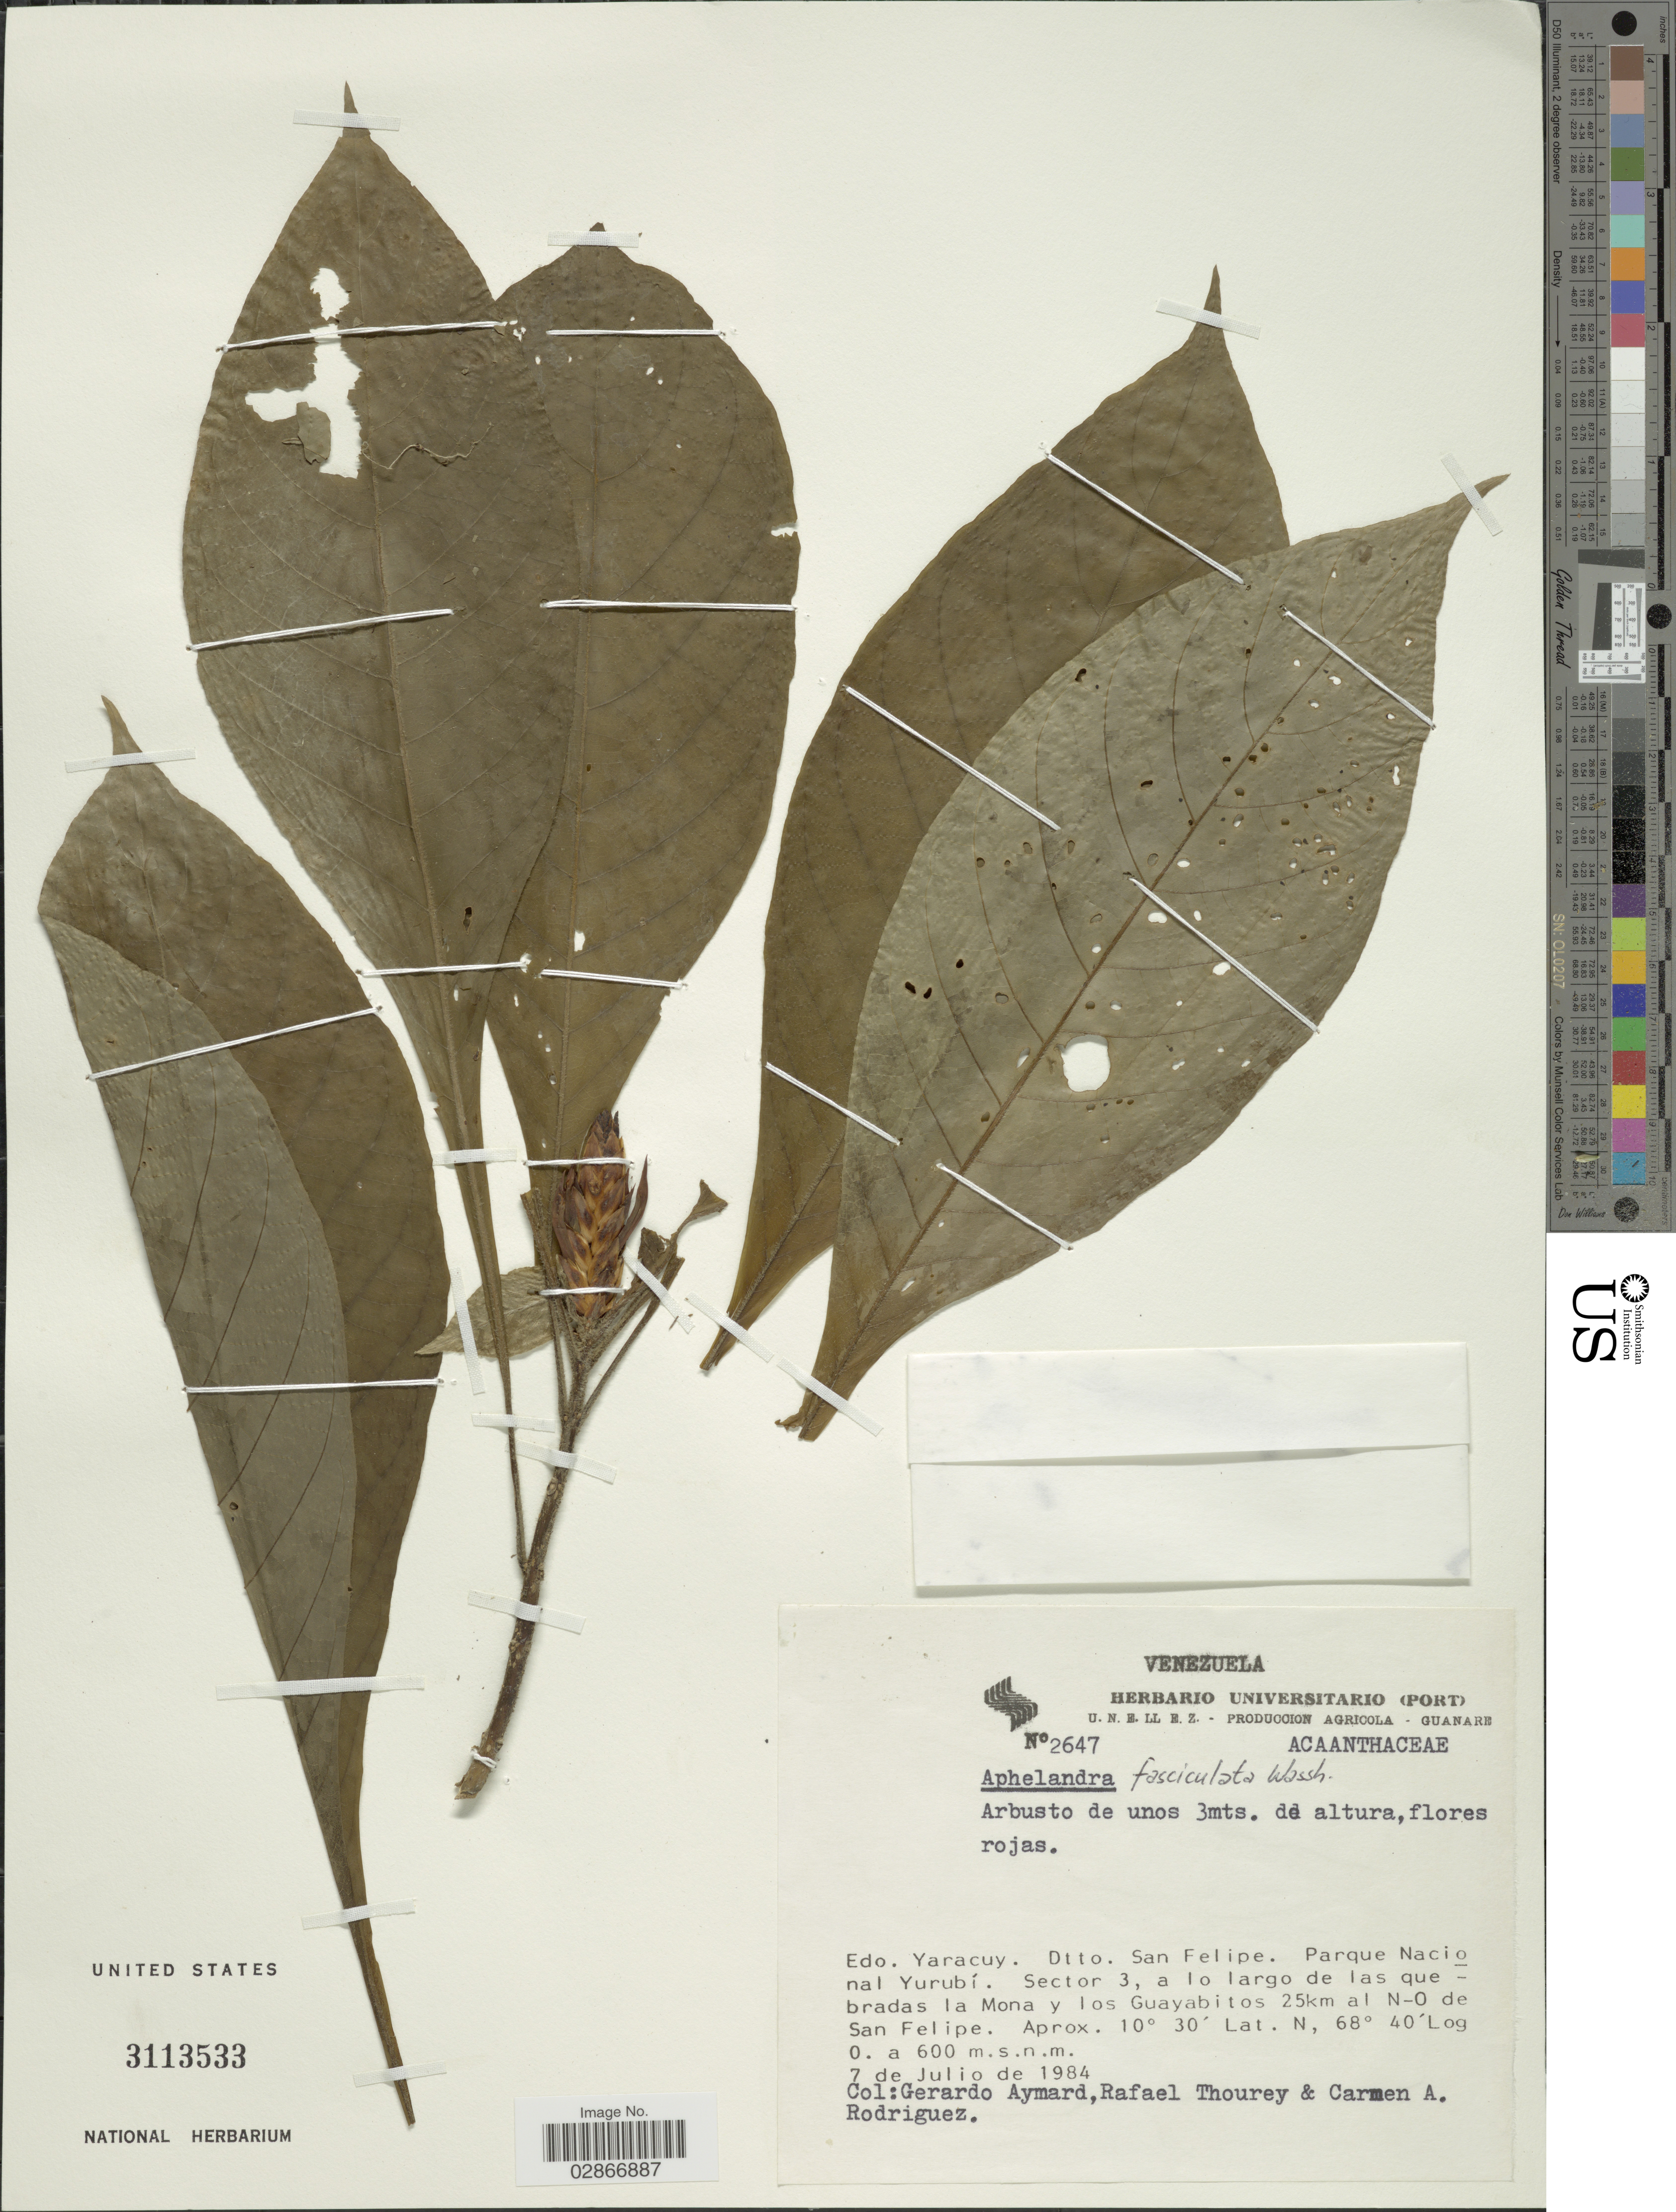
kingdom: Plantae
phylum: Tracheophyta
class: Magnoliopsida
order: Lamiales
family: Acanthaceae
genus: Aphelandra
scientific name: Aphelandra fasciculata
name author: Wassh.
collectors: G. A. Aymard, R. Thourey & C. Rodriguez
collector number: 2647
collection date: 1984-07-07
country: Venezuela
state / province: Yaracuy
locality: Dtto, San Felipe. Parque Nacional Yurubí. Sector 3, a lo largo de las quebradas la Mona y los Guayabitos 25km al N-O de San Felipe.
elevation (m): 600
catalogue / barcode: US 3113533